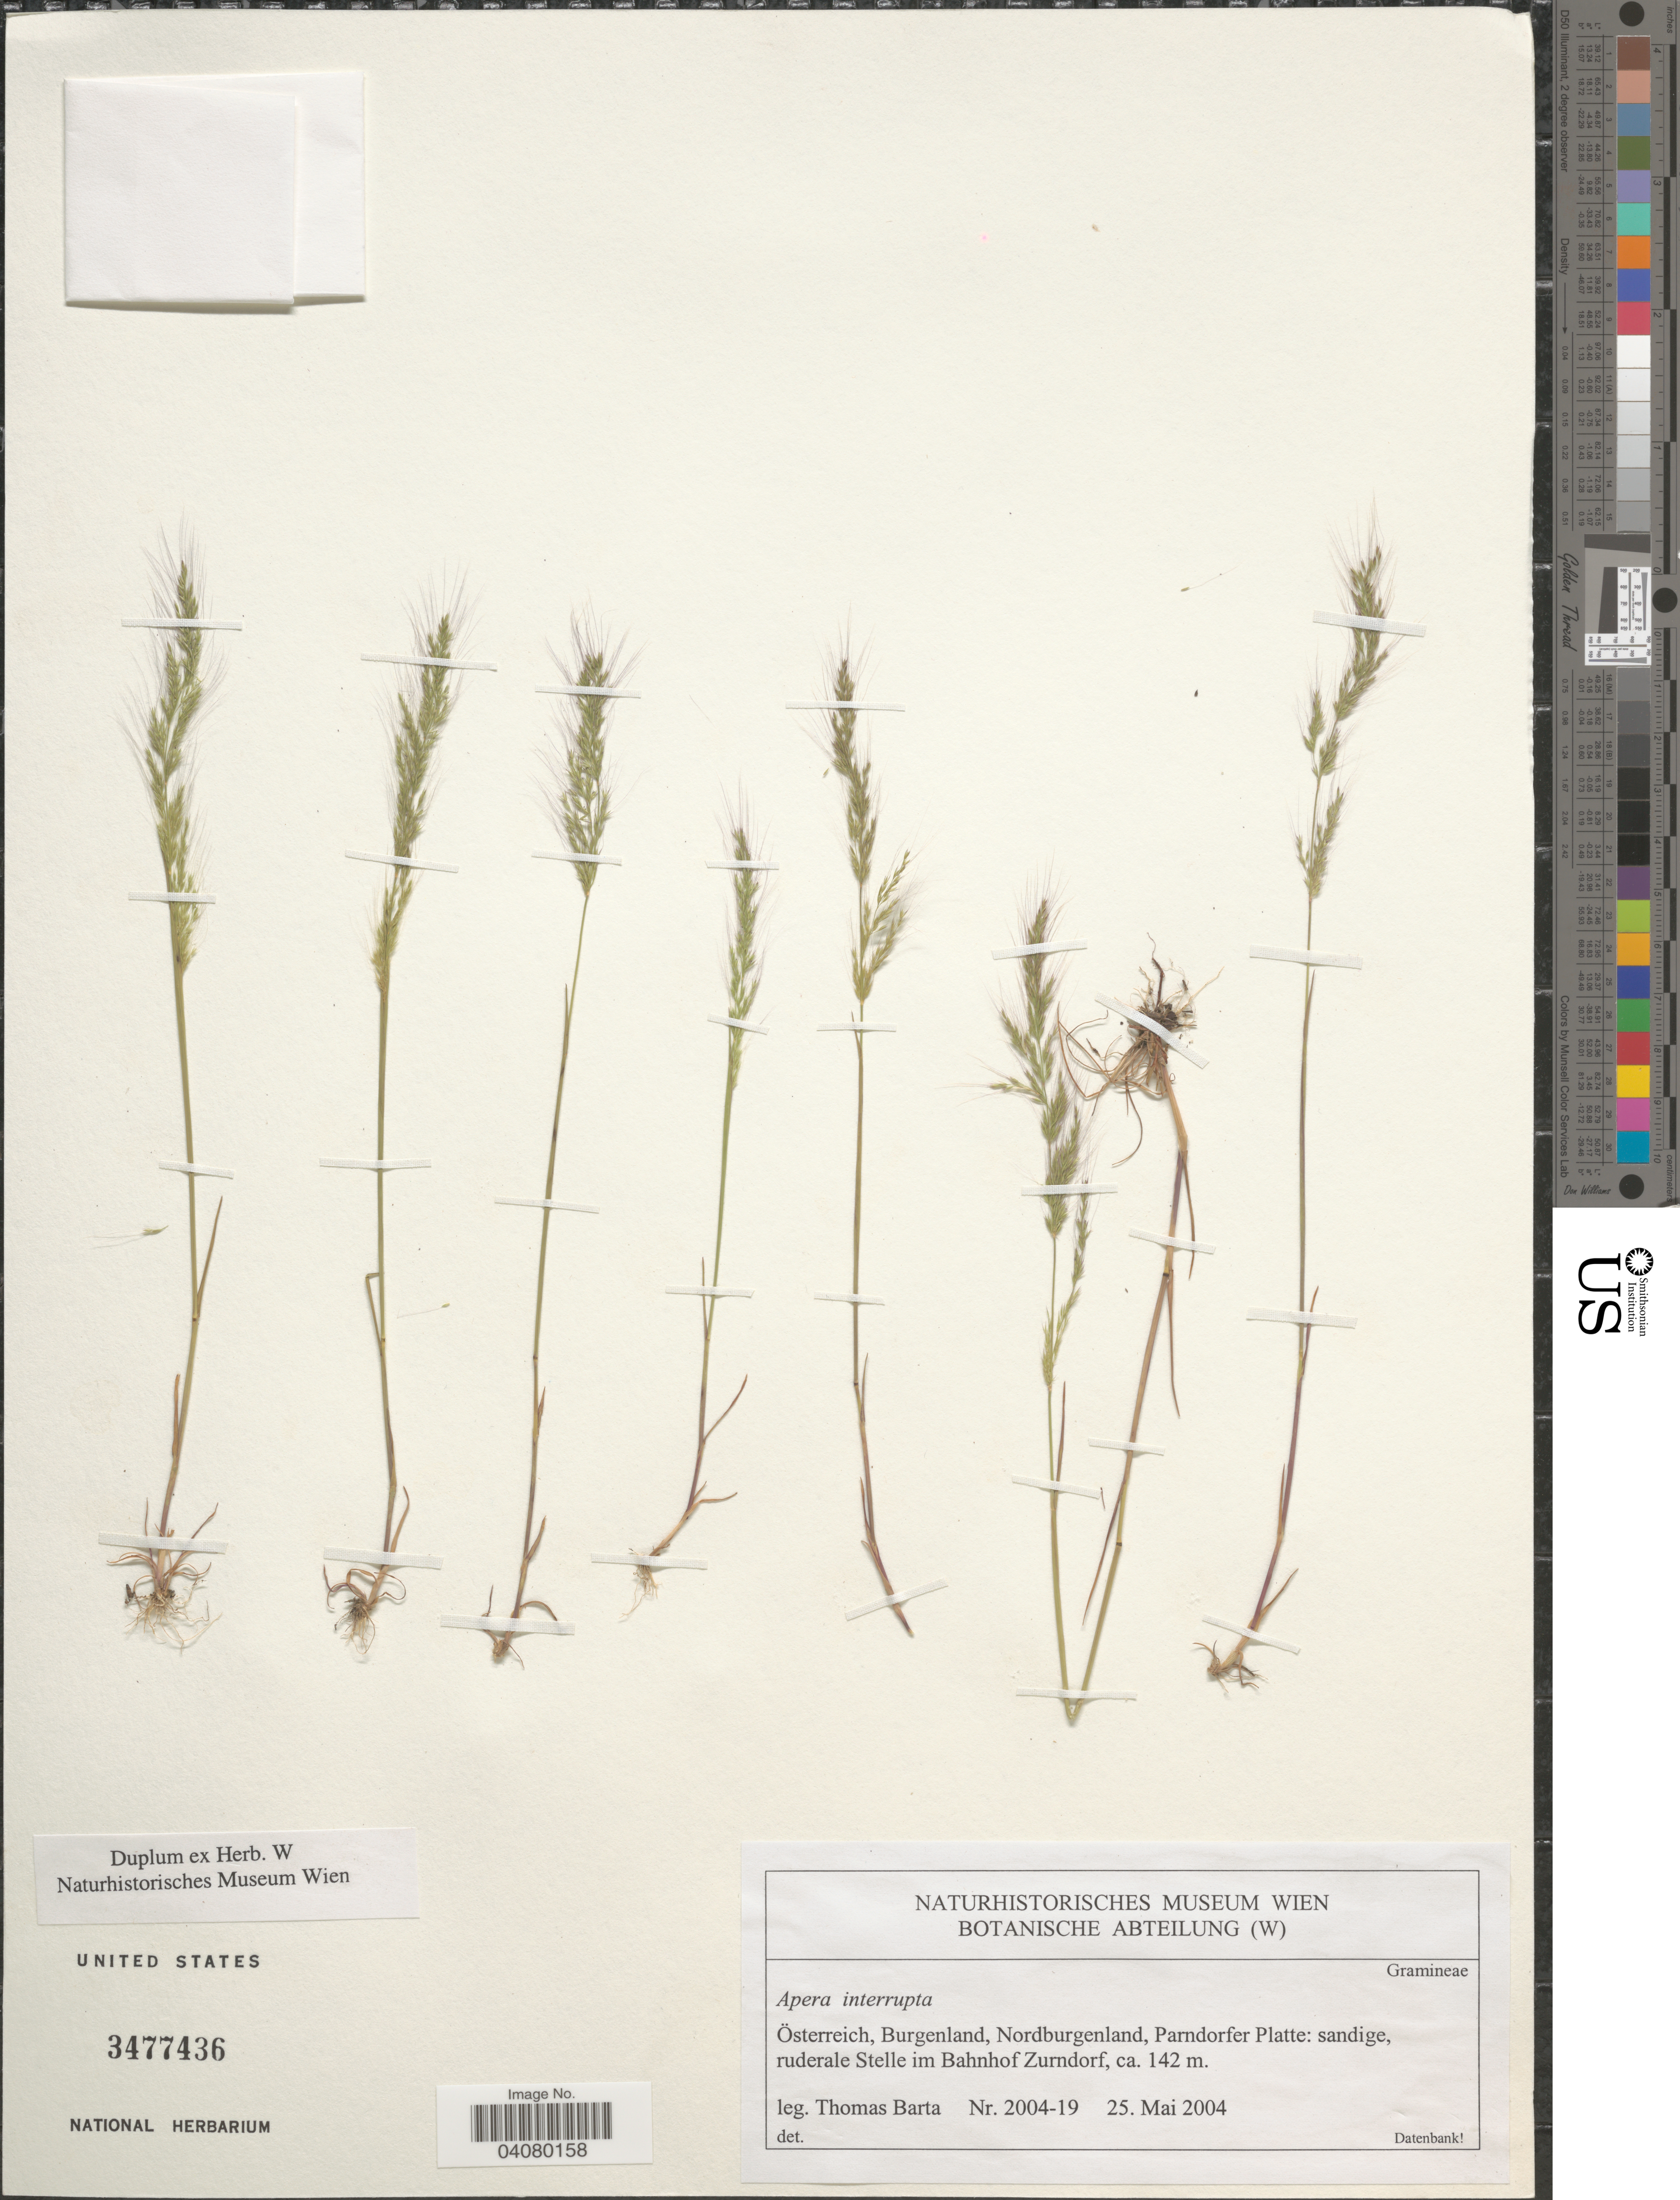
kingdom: Plantae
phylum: Tracheophyta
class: Liliopsida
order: Poales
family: Poaceae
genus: Apera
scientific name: Apera interrupta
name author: (L.) P. Beauv.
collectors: T. Barta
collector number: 2004-19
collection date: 2004-05-25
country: Austria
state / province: Burgenland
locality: Österreich, Nordburgenland, Parndorfer Platte: sandige, ruderale Stelle om Bahnhof Zurndorf.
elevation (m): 142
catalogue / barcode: US 3477436